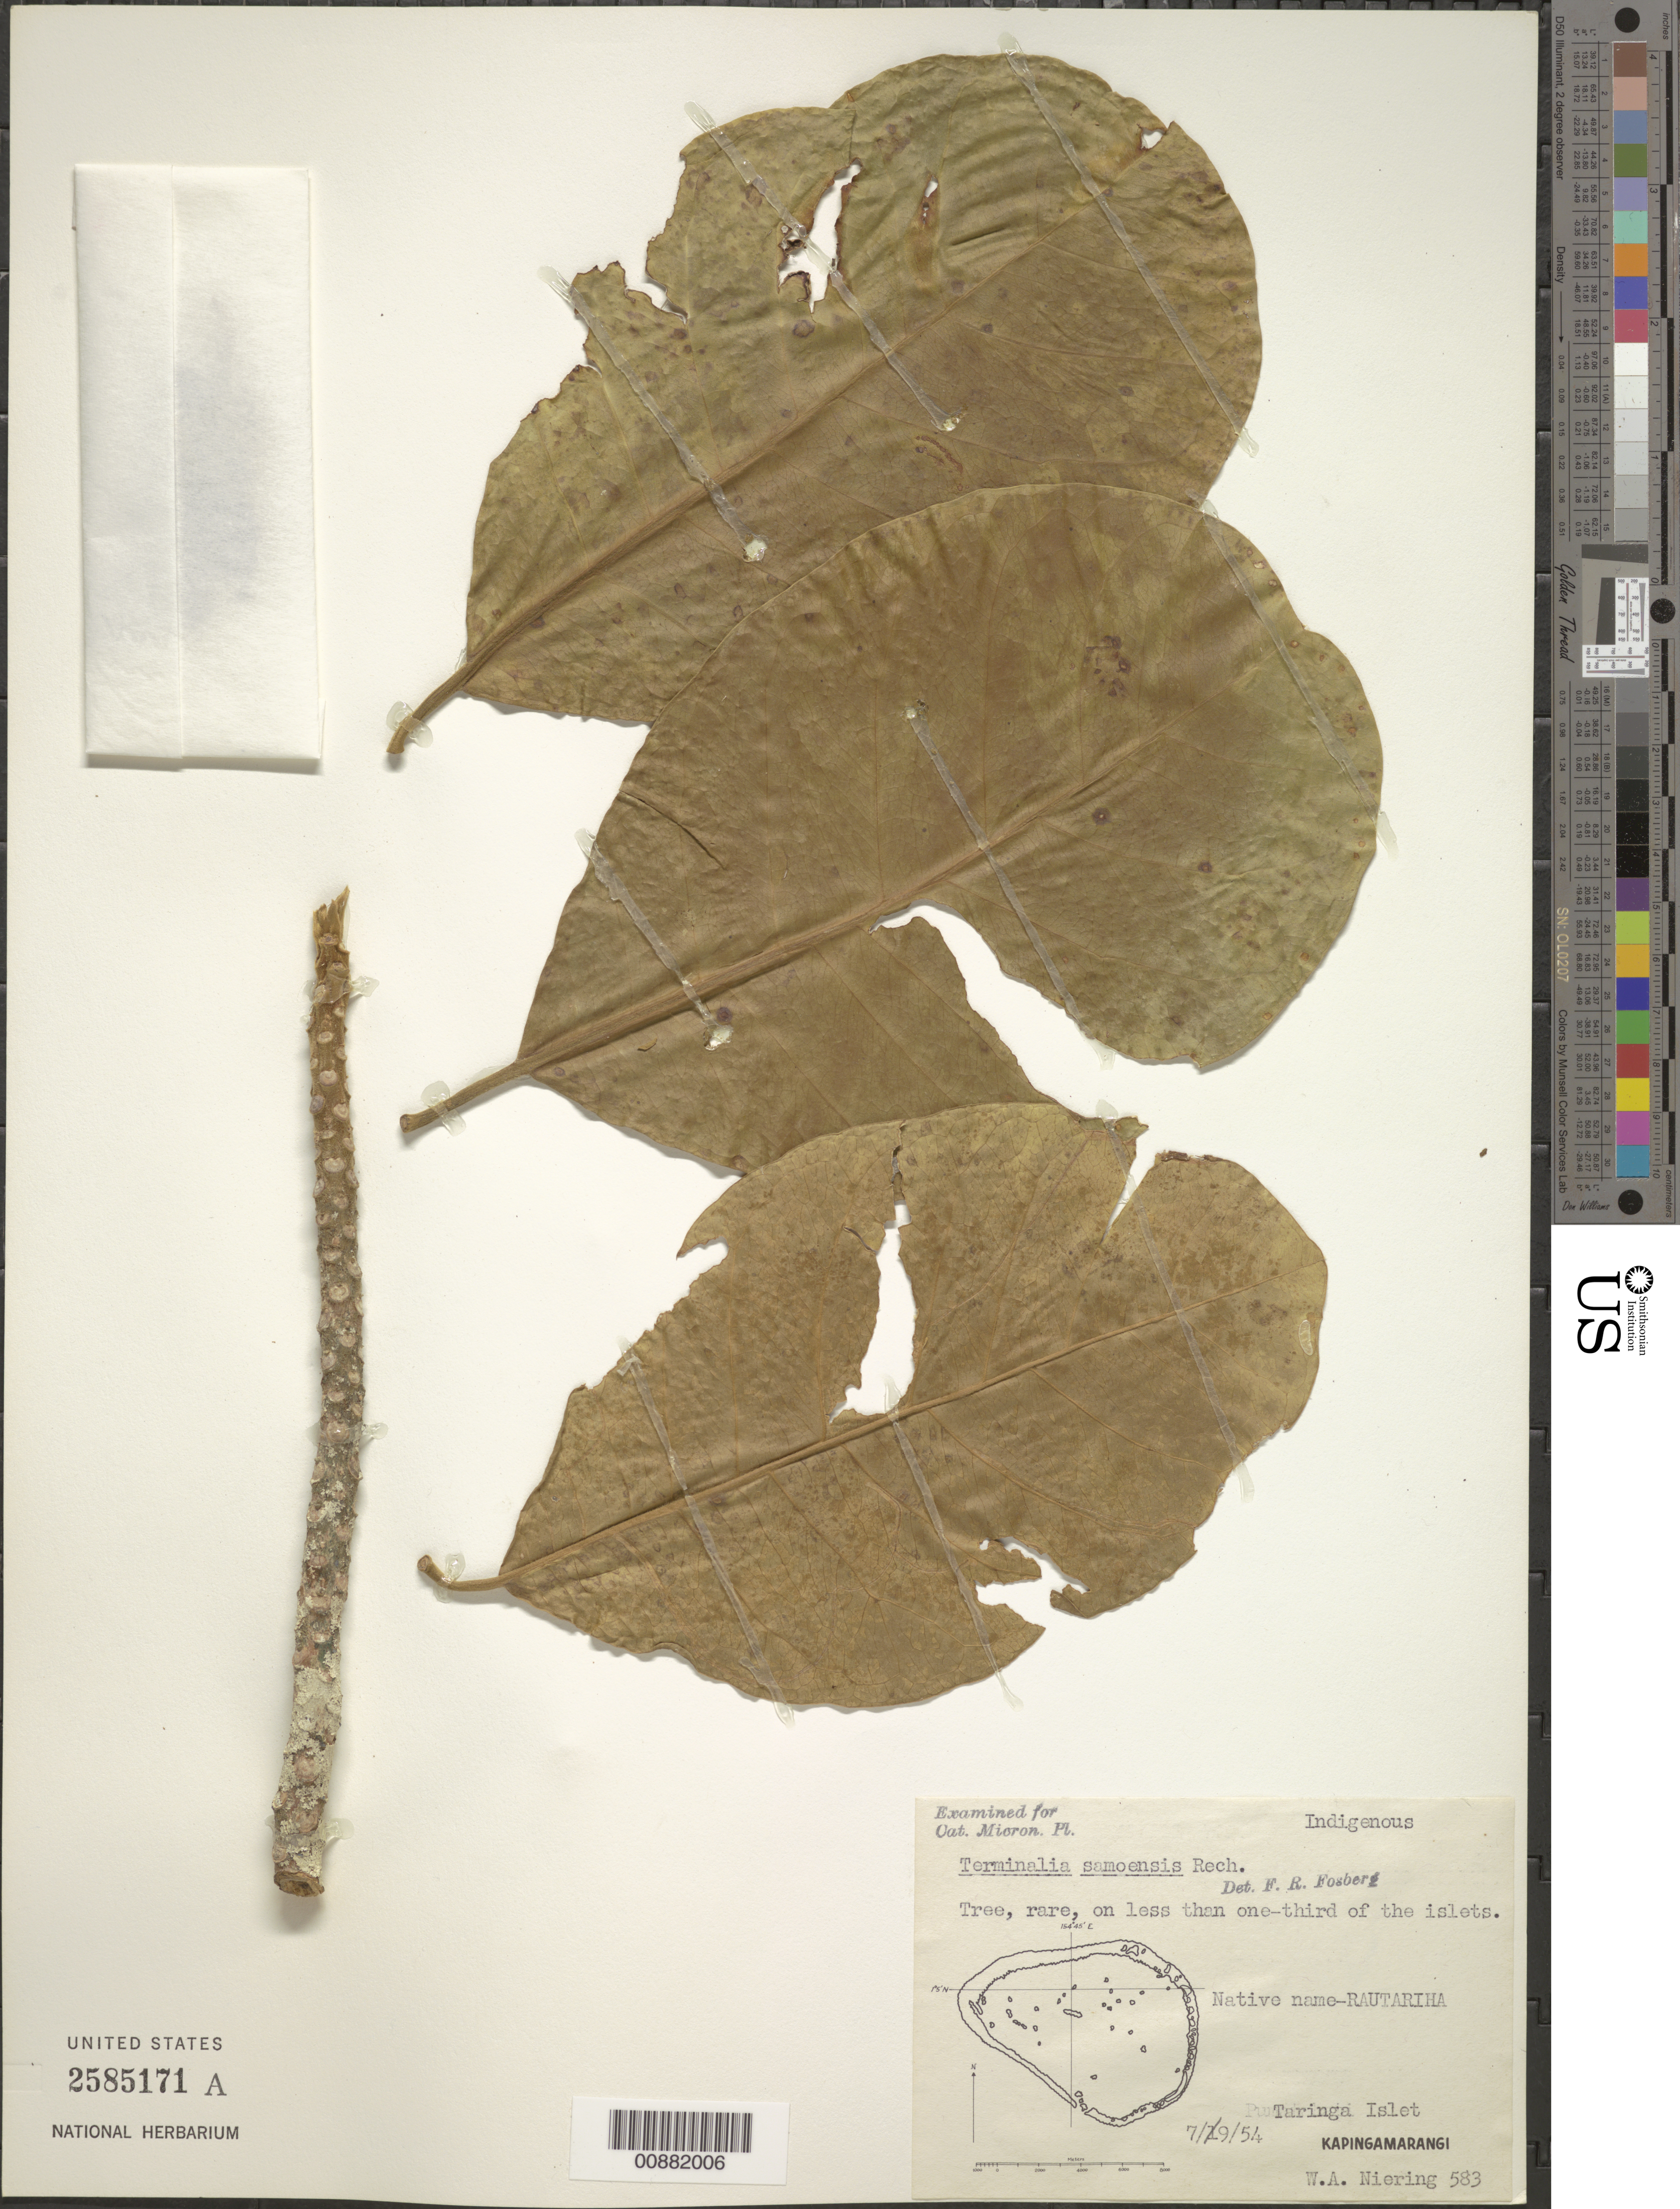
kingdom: Plantae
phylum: Tracheophyta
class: Magnoliopsida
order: Myrtales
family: Combretaceae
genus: Terminalia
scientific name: Terminalia samoensis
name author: Rech.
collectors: W. Niering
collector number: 583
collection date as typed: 19 Jul 1954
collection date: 1954-07-19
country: Micronesia, Federated States of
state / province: Pohnpei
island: Kapingamarangi Atoll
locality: Tarringa Islet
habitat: rare, on less than 1/3 of the islets.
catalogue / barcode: US 2585171